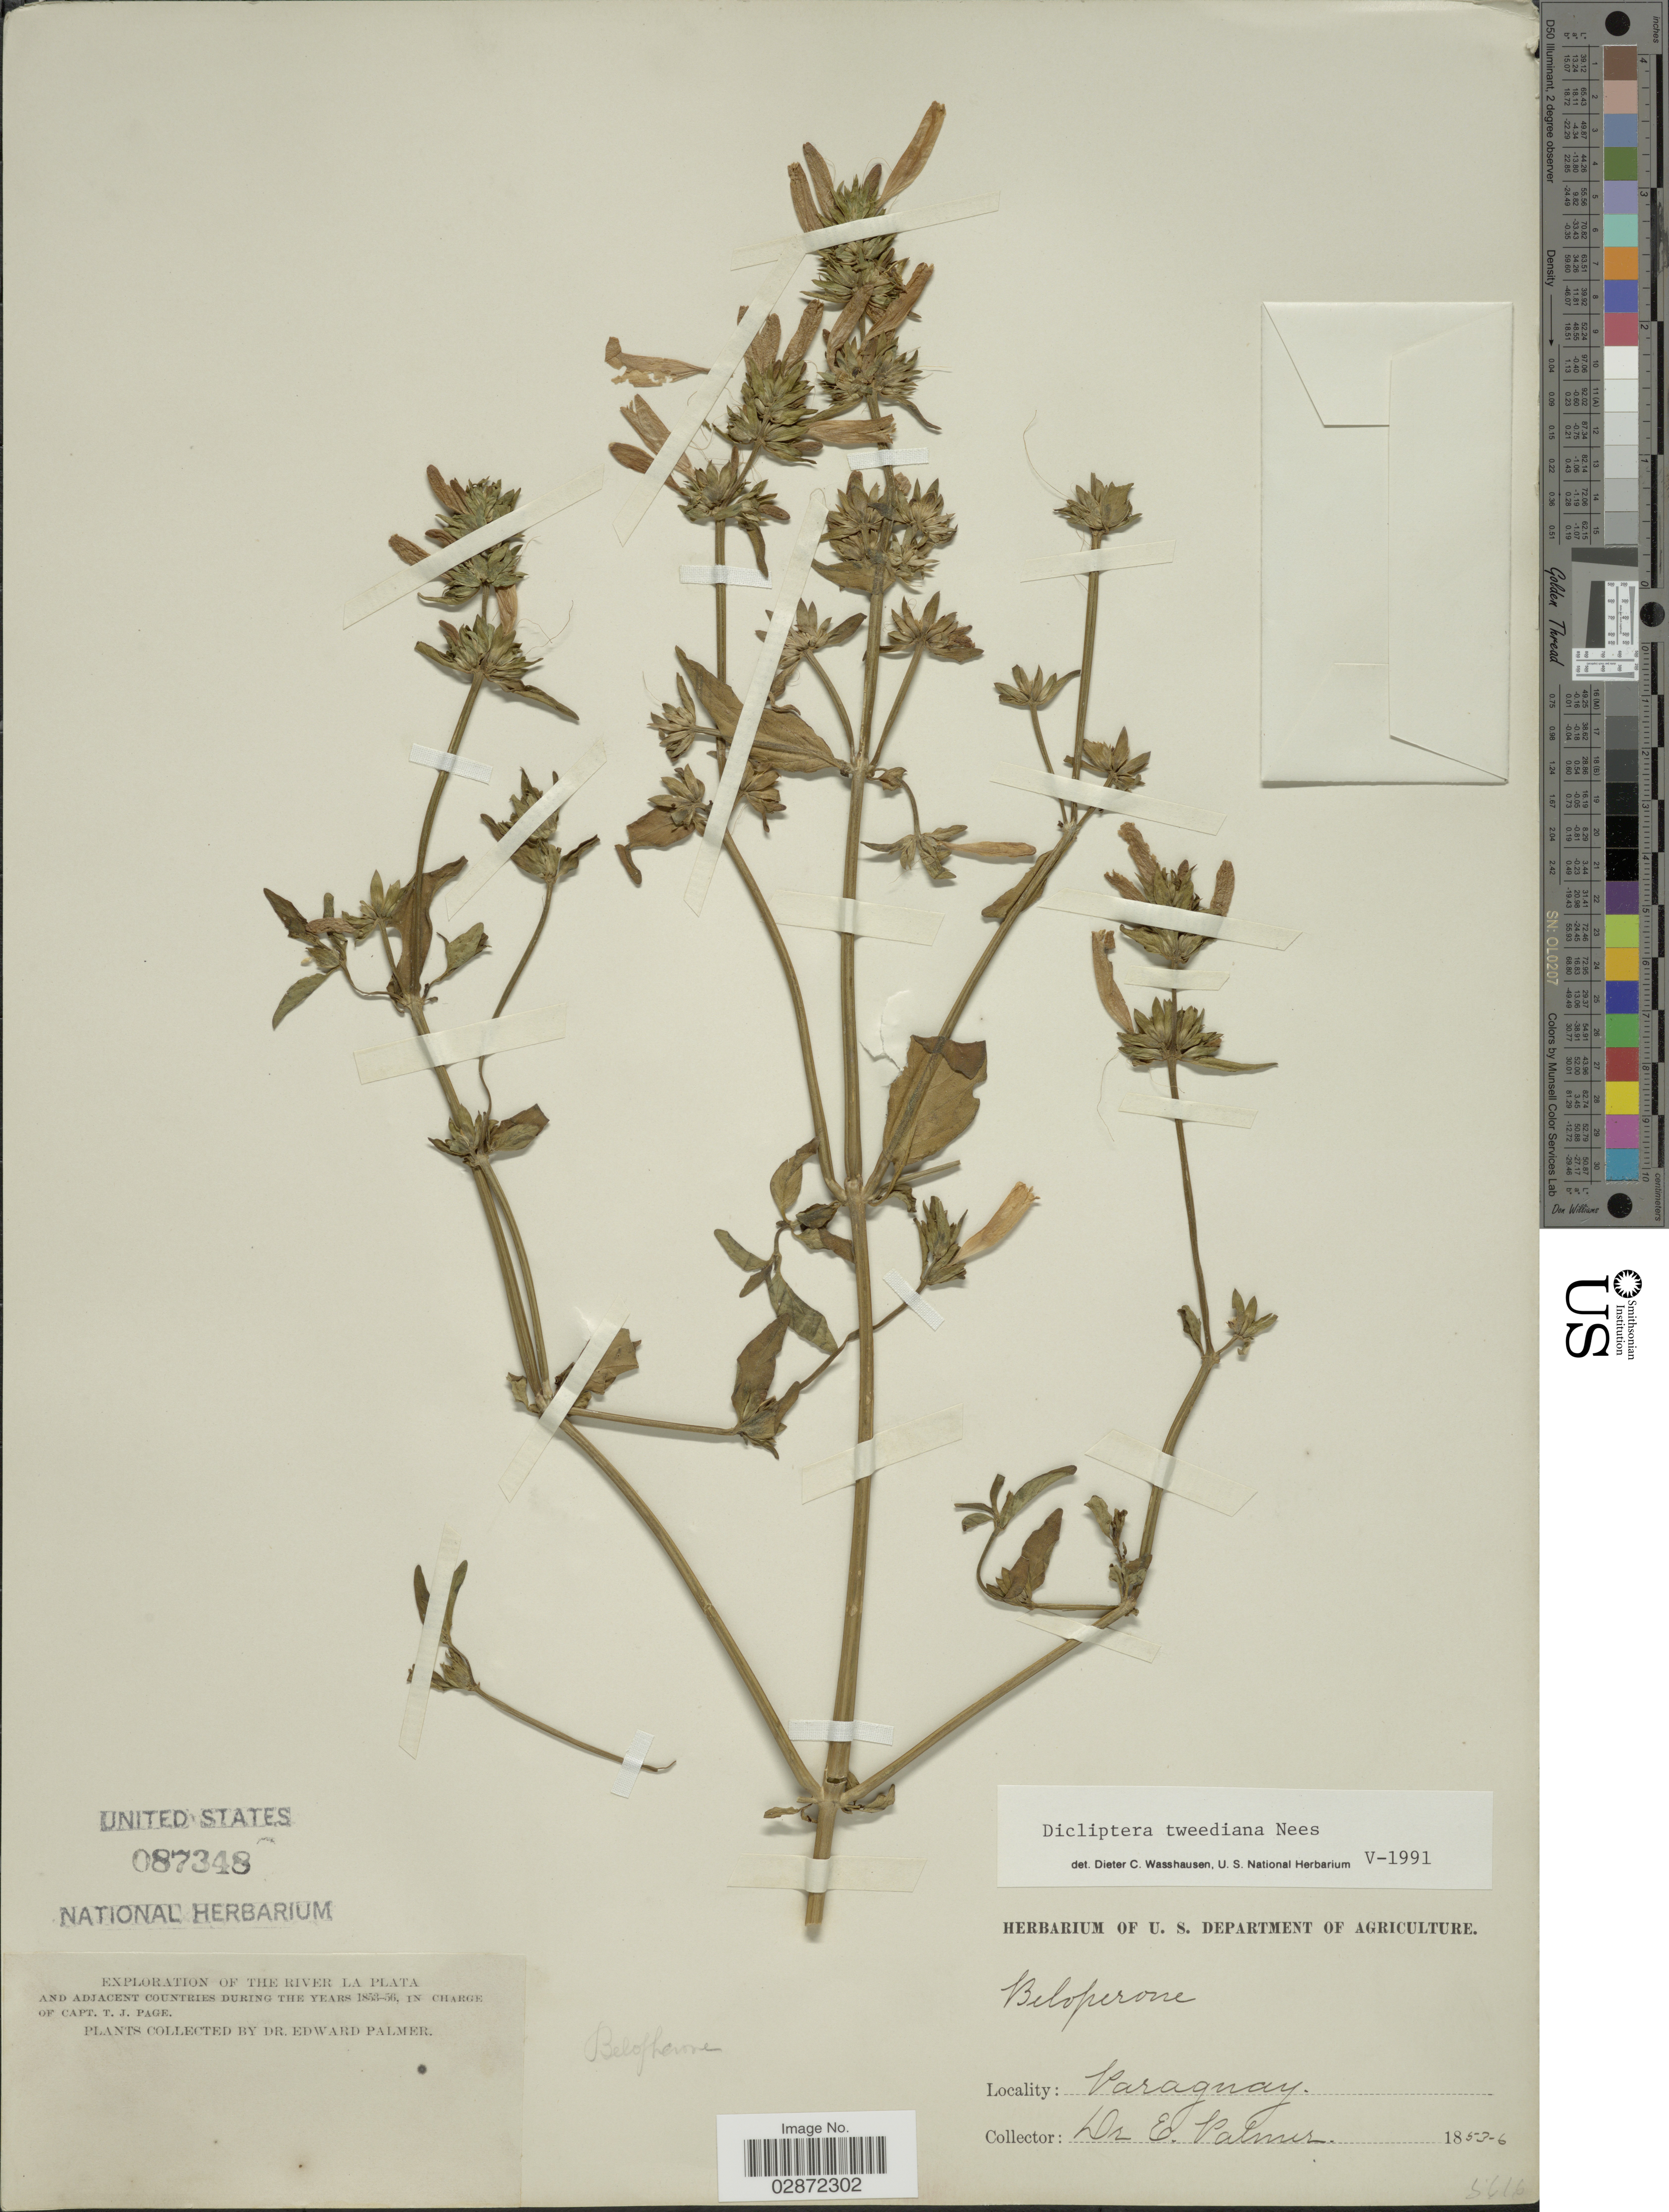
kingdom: Plantae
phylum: Tracheophyta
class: Magnoliopsida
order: Lamiales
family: Acanthaceae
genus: Dicliptera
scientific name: Dicliptera squarrosa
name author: Nees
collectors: E. Palmer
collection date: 1853/1856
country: Paraguay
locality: River La Plata.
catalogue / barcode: US 87348